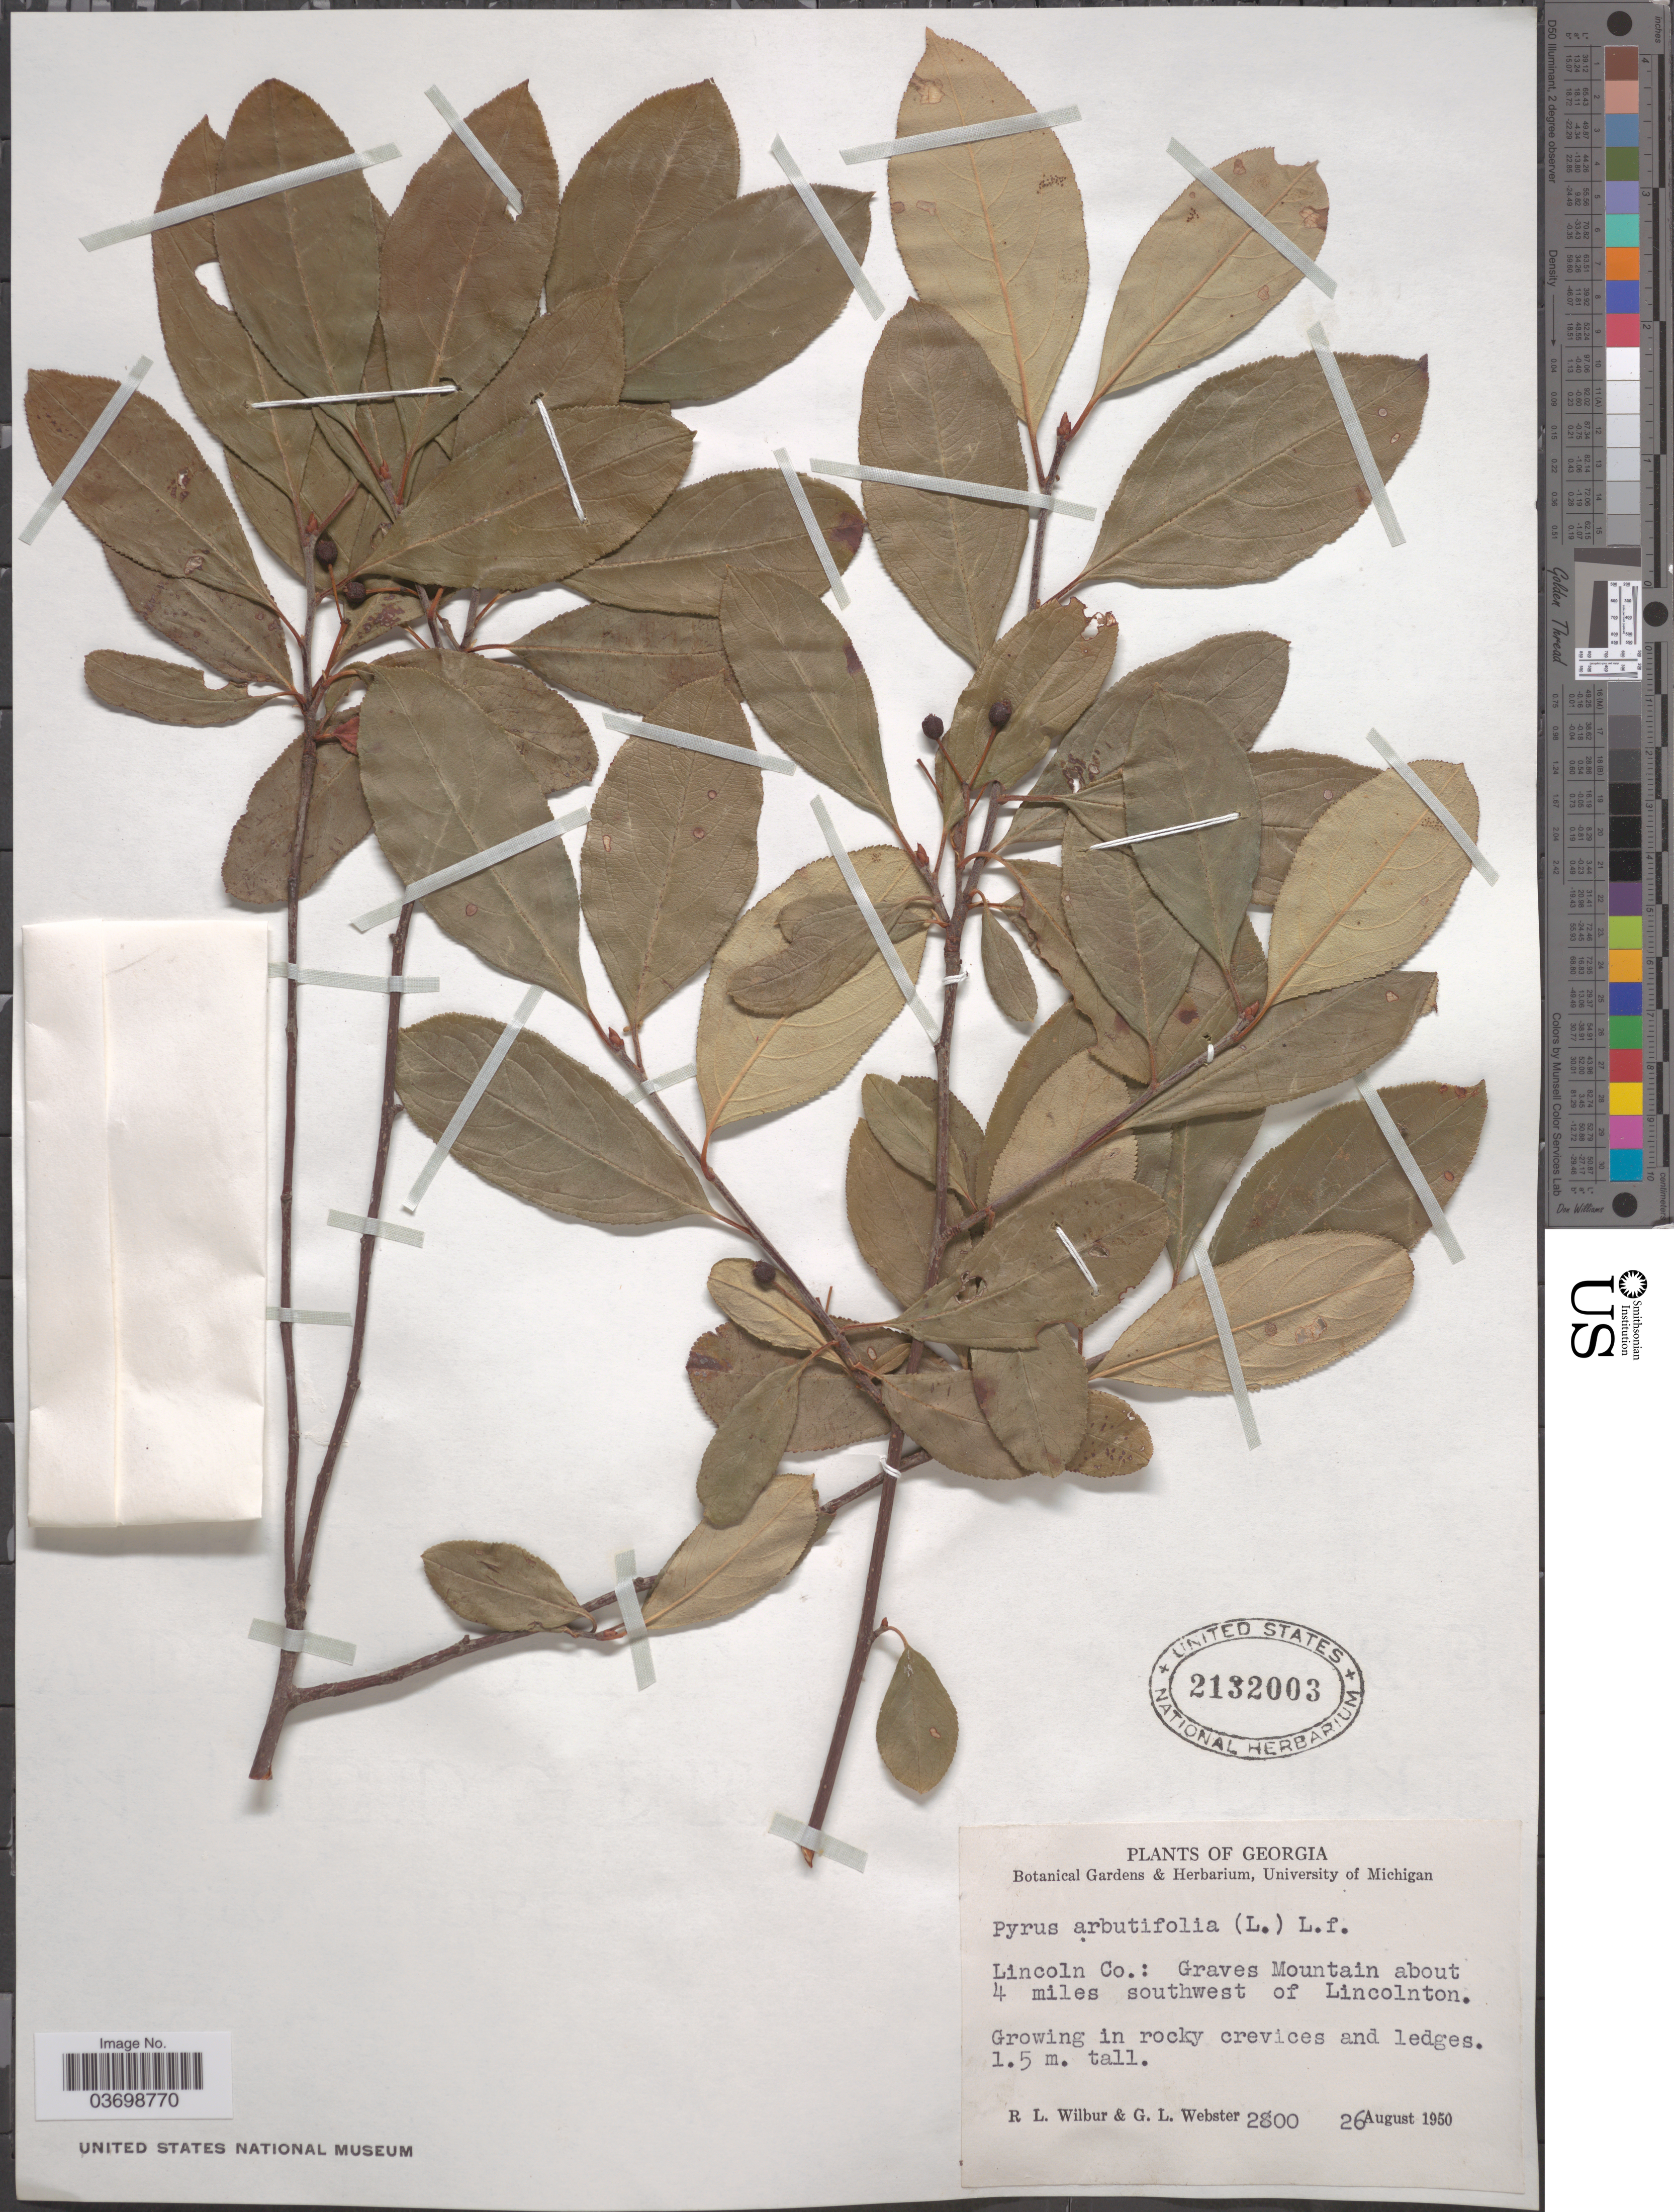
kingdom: Plantae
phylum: Tracheophyta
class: Magnoliopsida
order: Rosales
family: Rosaceae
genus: Aronia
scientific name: Aronia arbutifolia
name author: (L.) Pers.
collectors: R. L. Wilbur & G. L. Webster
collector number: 2800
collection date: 1950-08-26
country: United States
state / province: Georgia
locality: Lincoln Co.: Graves Mountain about 4 miles southwest of Lincolnton.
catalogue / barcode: US 2132003